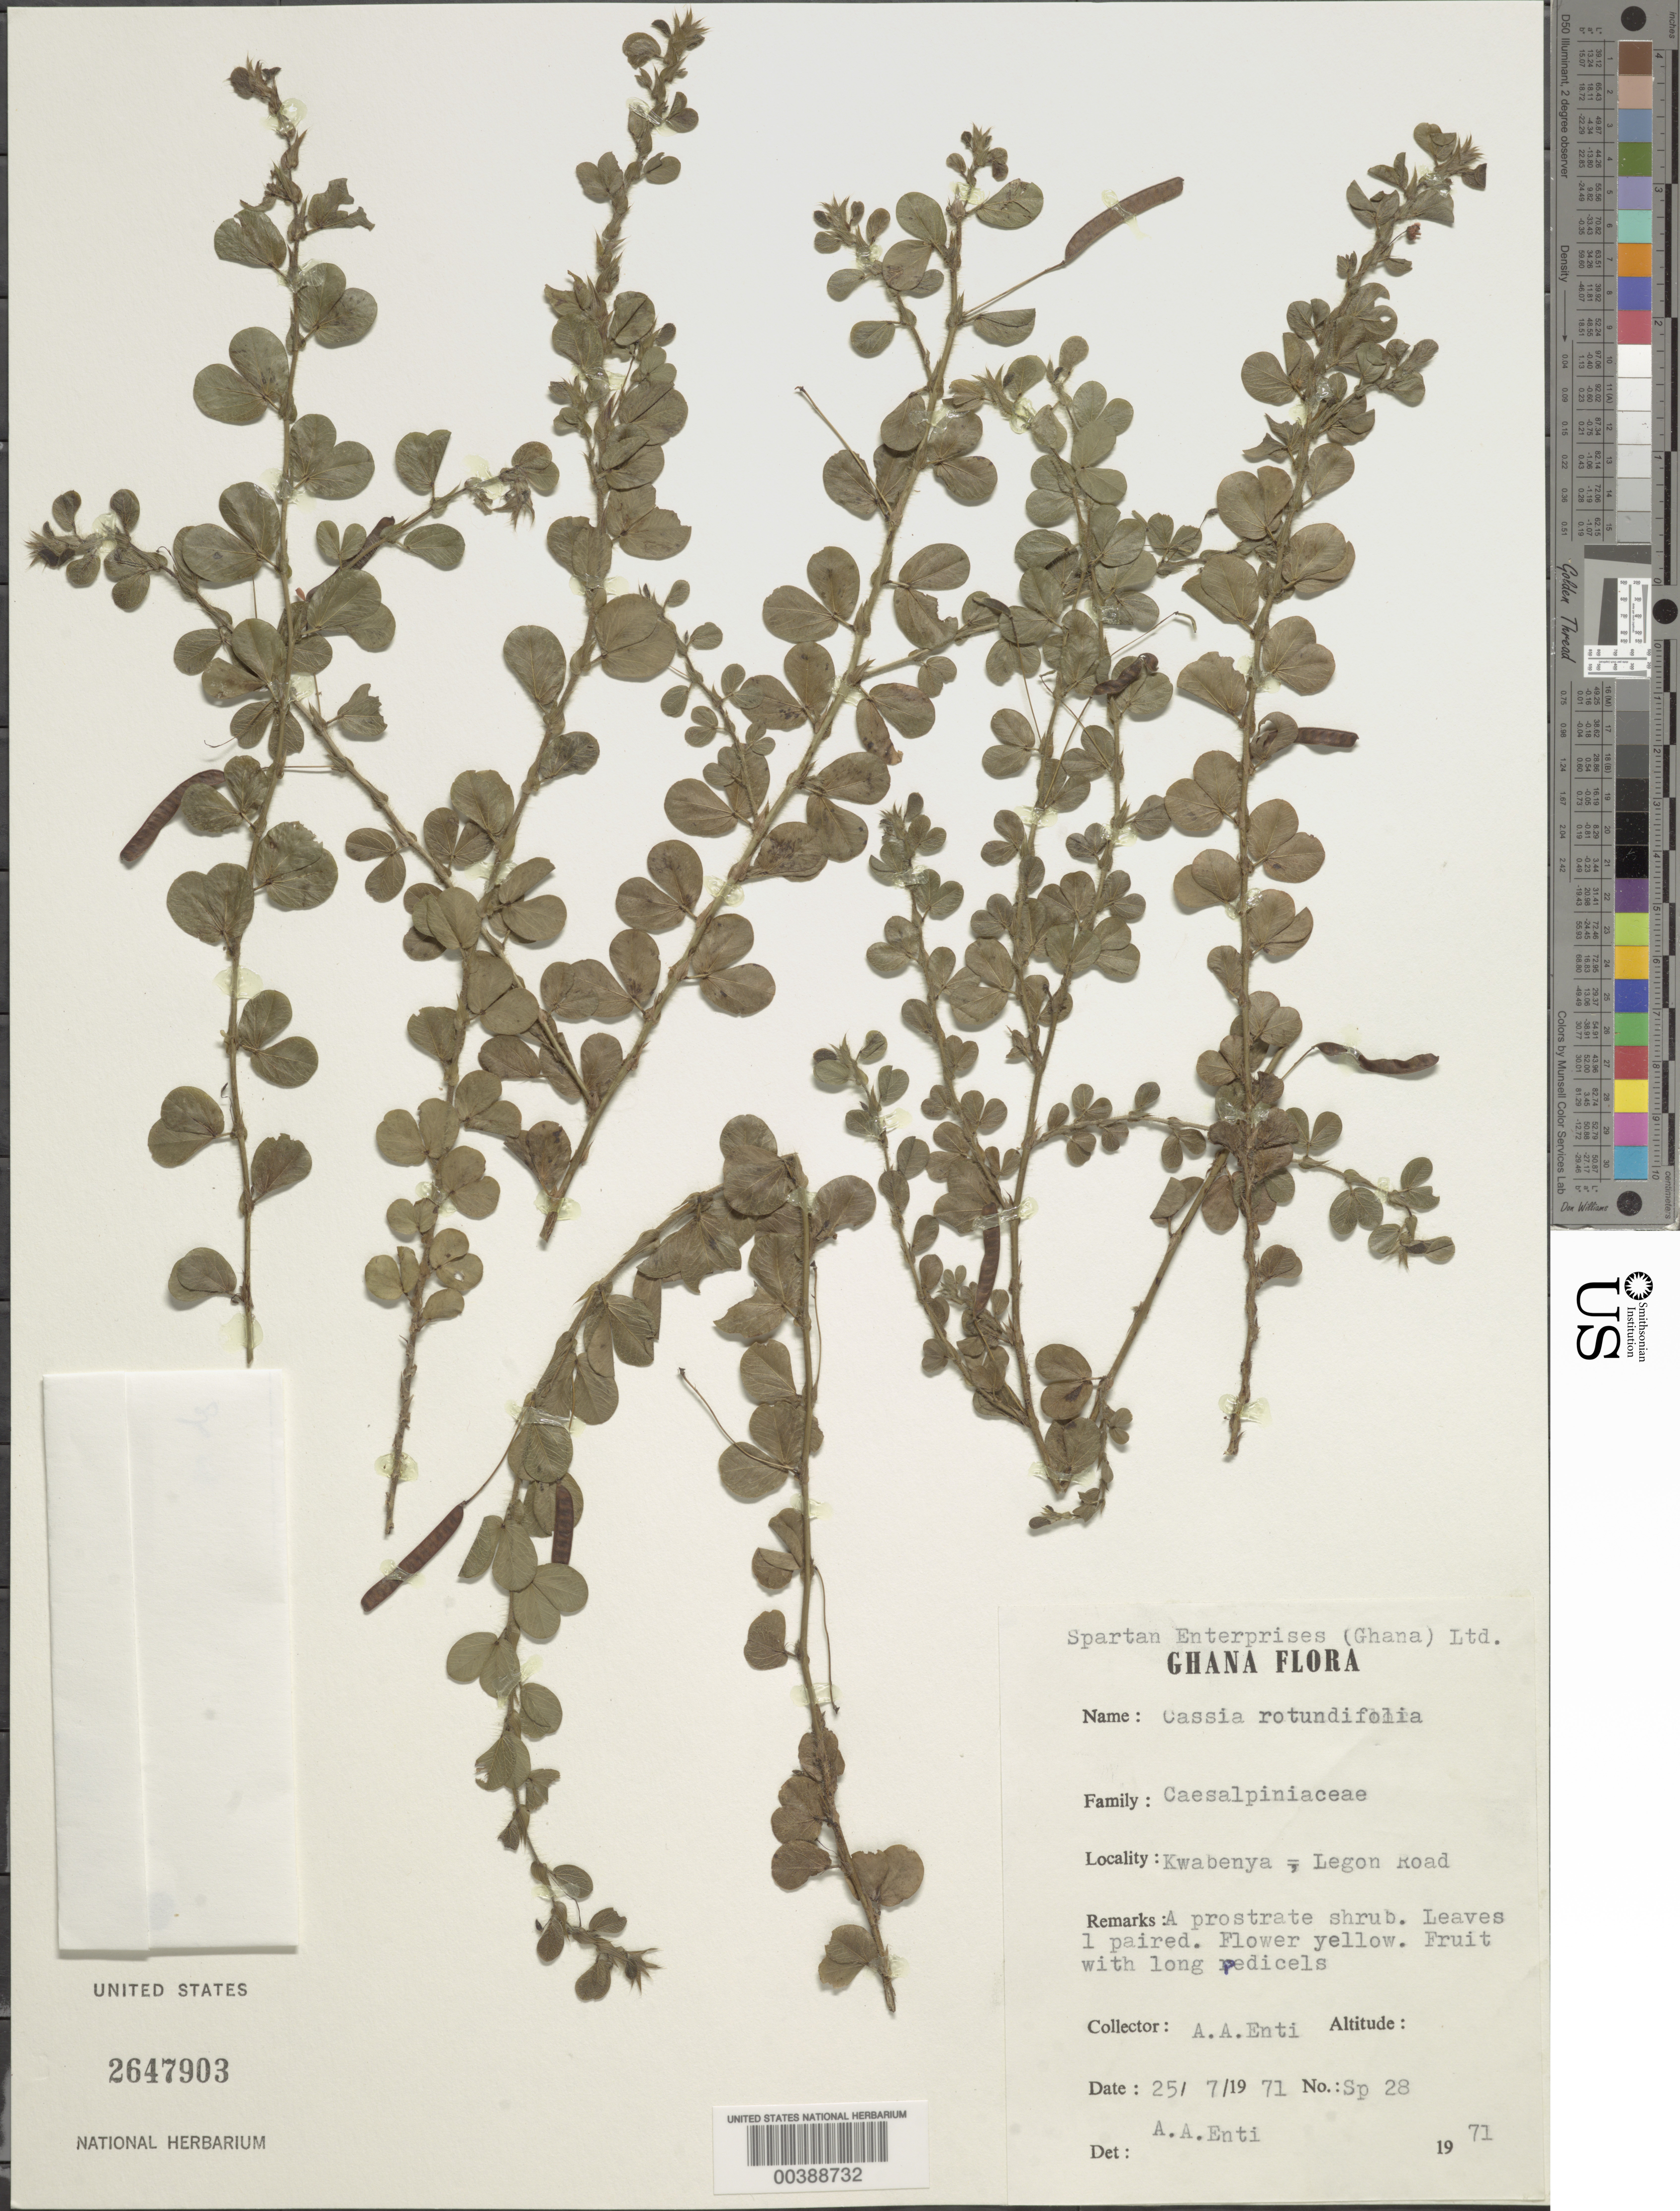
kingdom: Plantae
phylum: Tracheophyta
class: Magnoliopsida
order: Fabales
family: Fabaceae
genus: Chamaecrista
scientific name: Chamaecrista rotundifolia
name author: (Pers.) Greene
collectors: A. Enti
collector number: Sp 28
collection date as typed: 25 Jul 1971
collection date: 1971-07-25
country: Ghana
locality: Kwabenya, legon road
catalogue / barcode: US 2647903